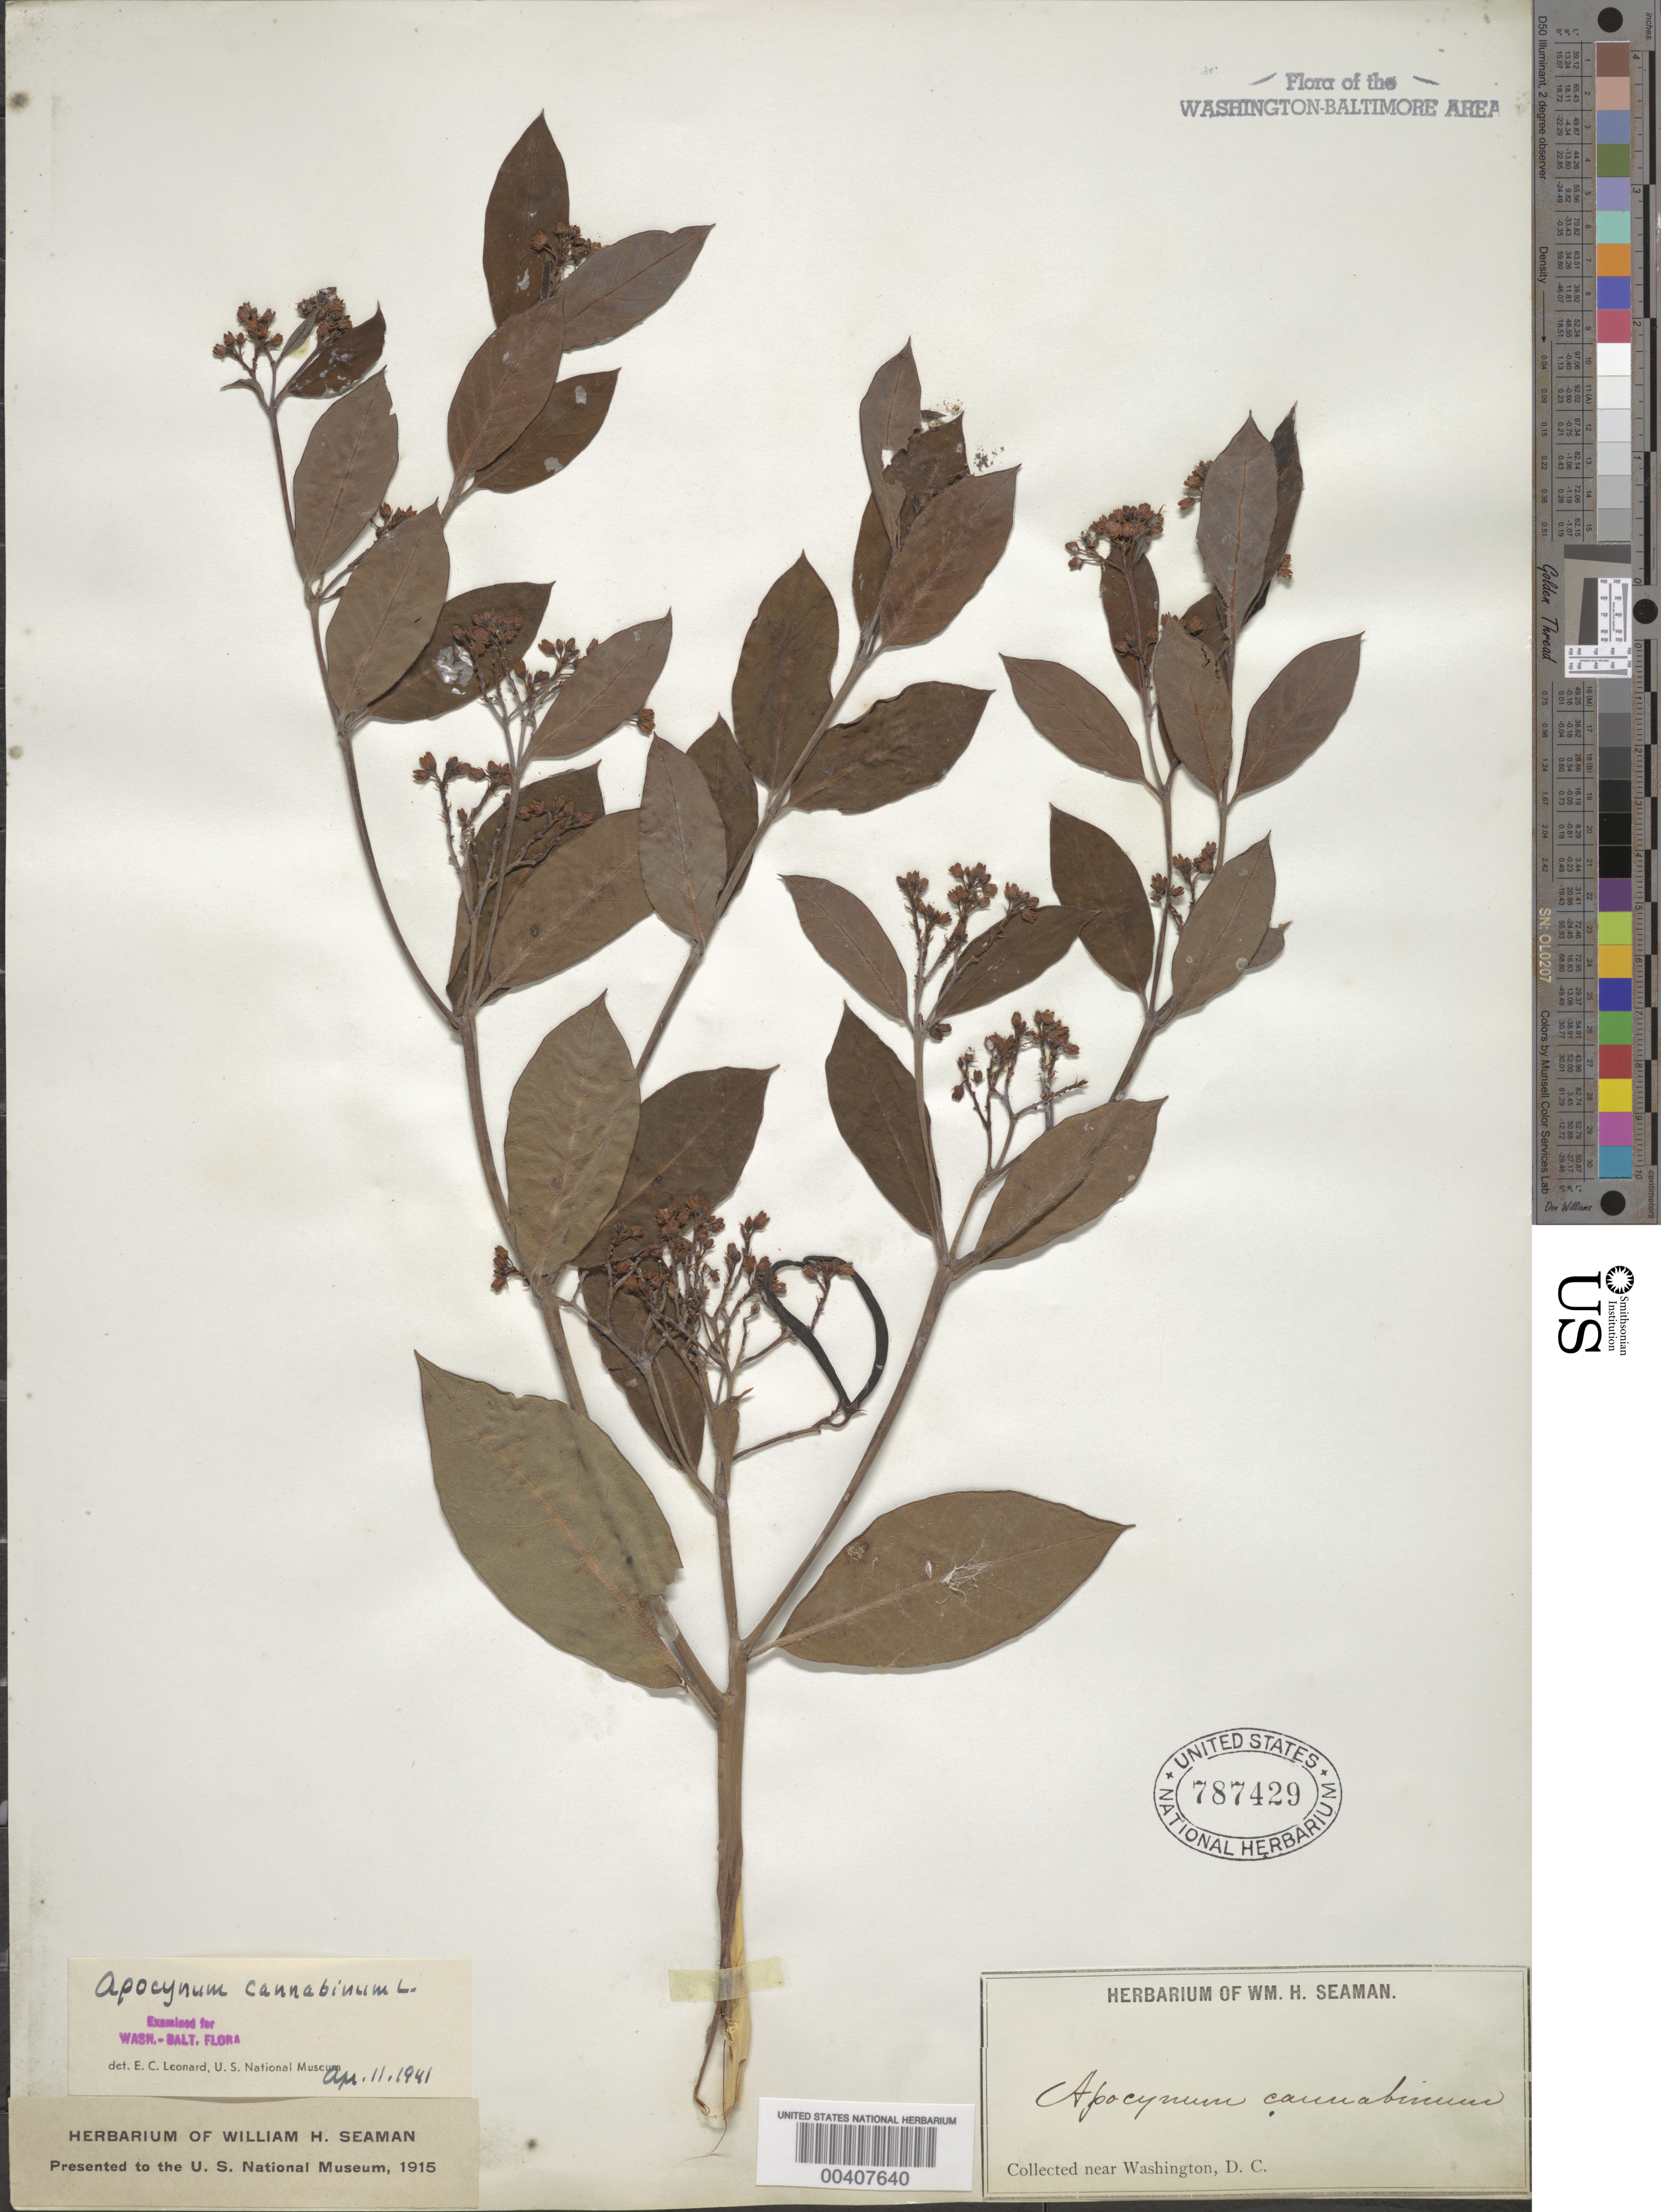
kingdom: Plantae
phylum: Tracheophyta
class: Magnoliopsida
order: Gentianales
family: Apocynaceae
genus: Apocynum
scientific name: Apocynum cannabinum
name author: L.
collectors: W. Seaman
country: United States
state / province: District of Columbia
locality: Washington DC Area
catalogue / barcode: US 787429